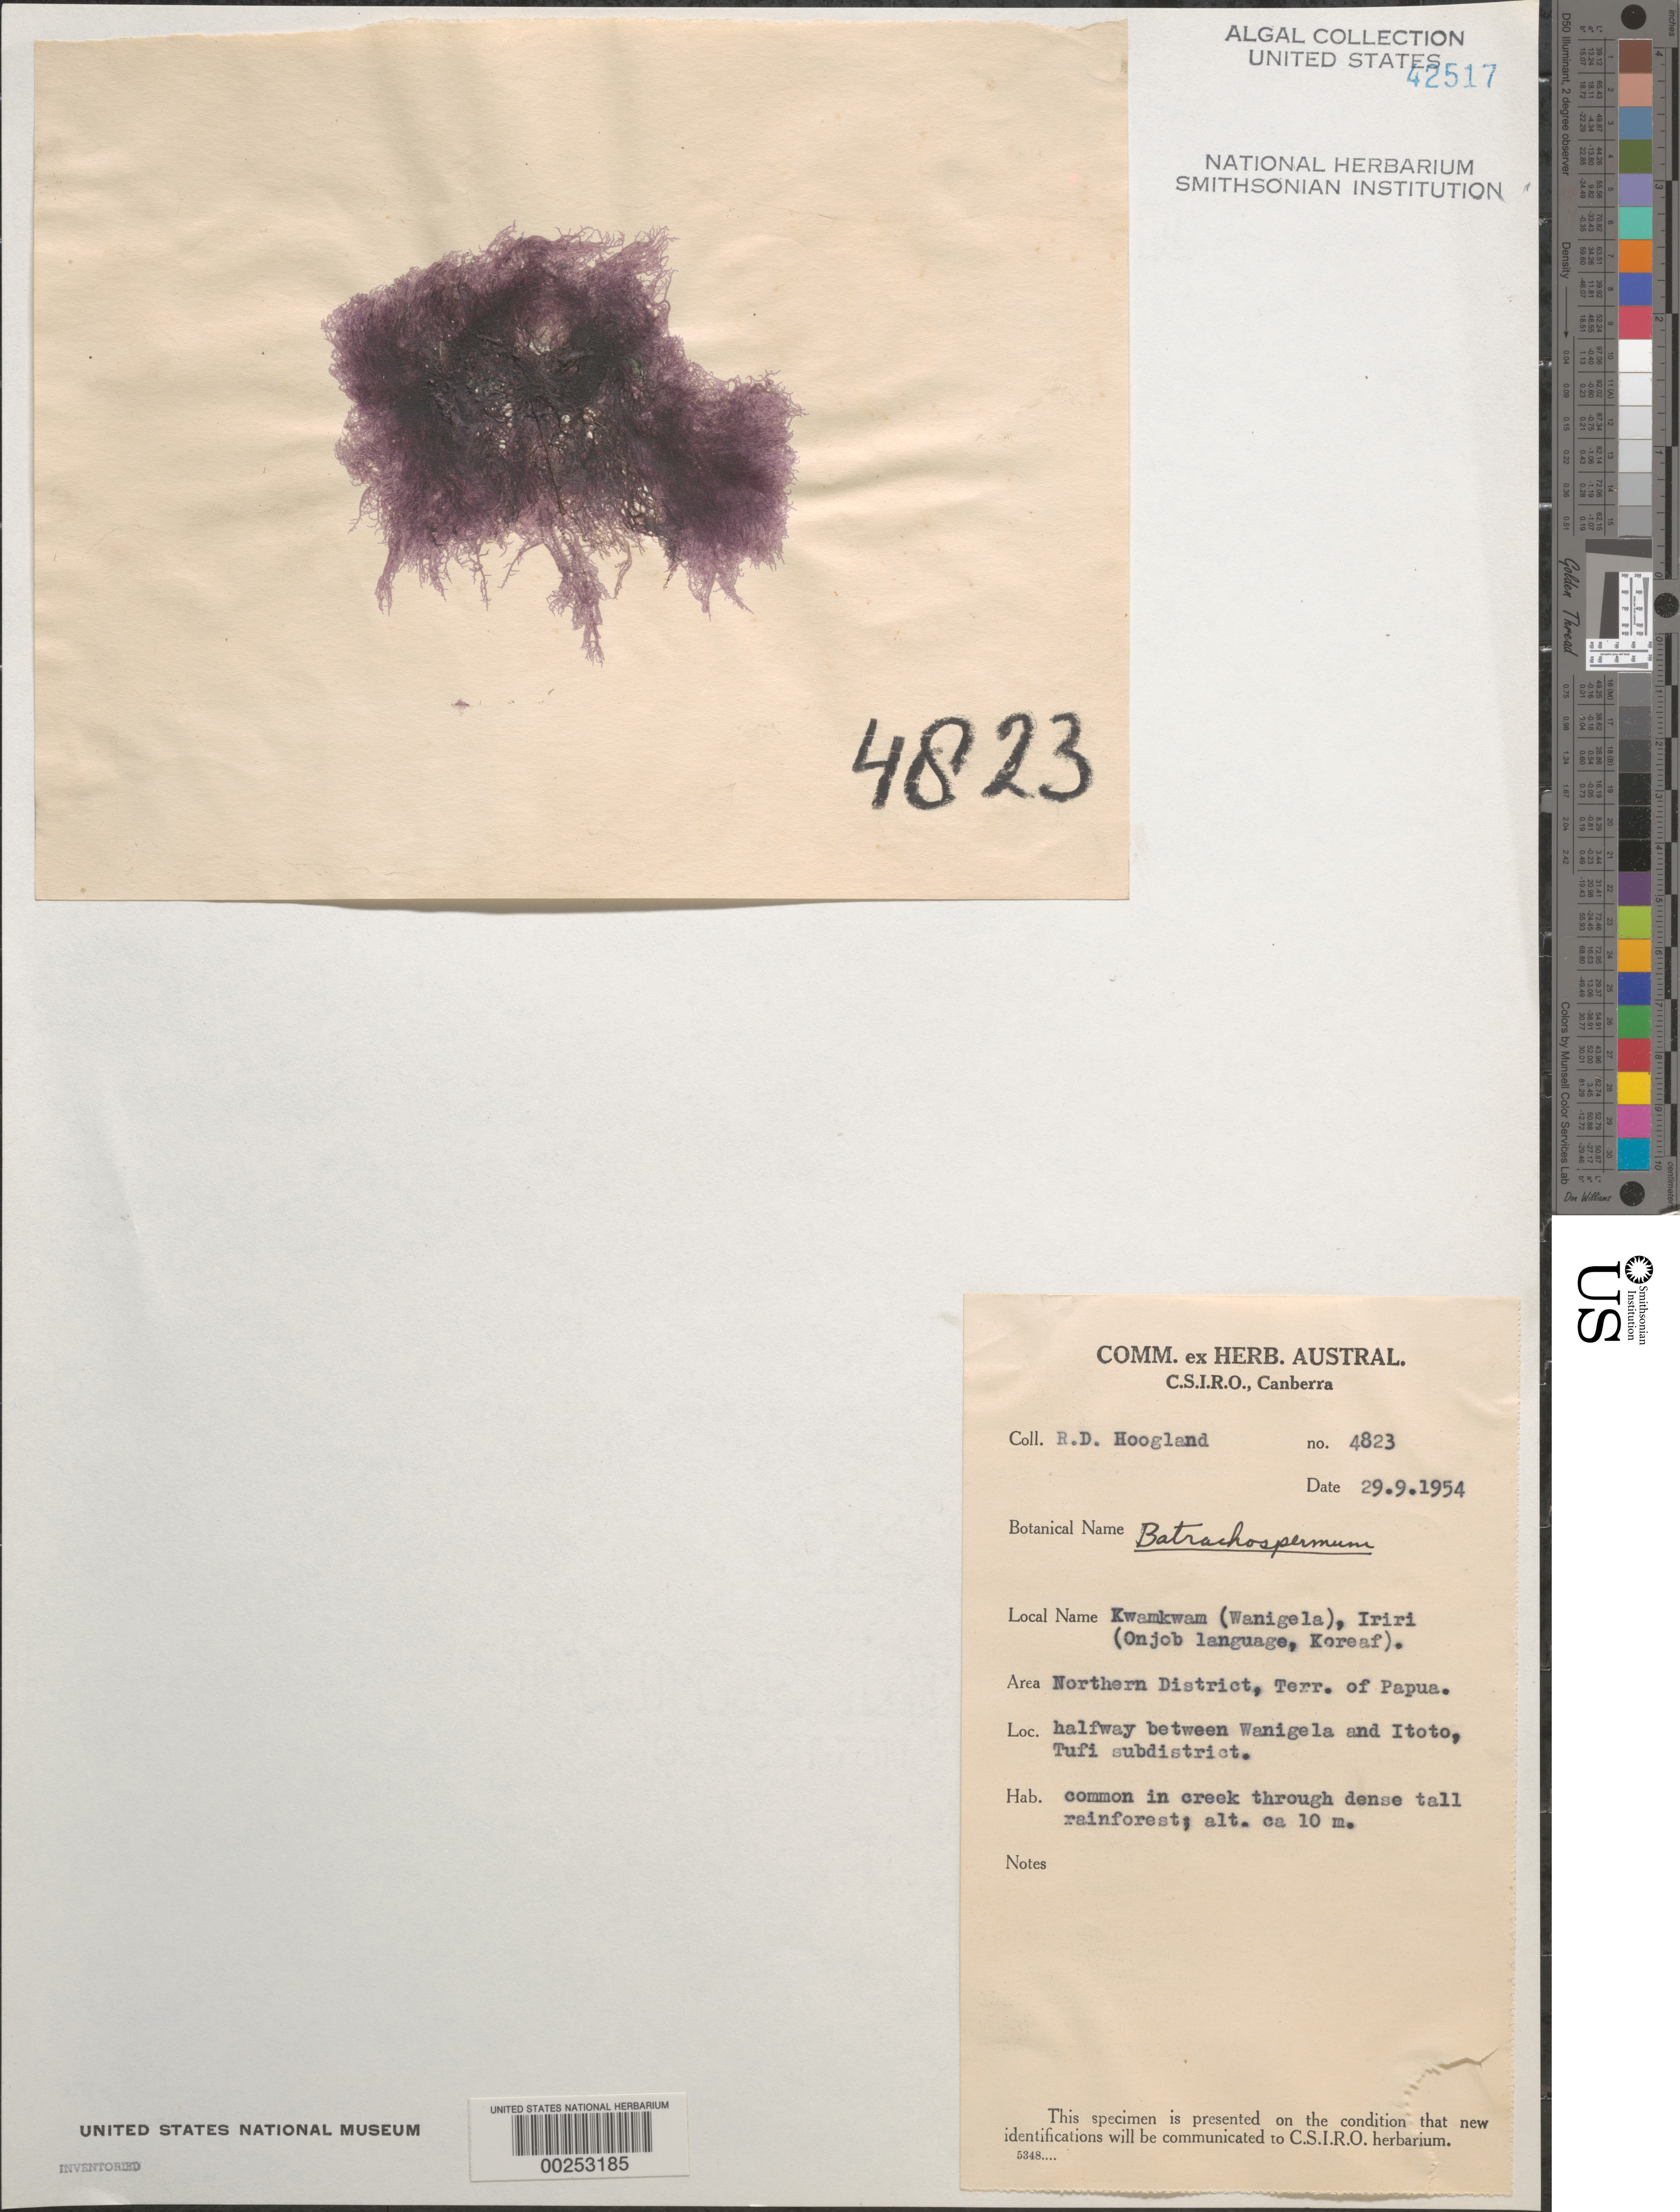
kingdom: Plantae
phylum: Rhodophyta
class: Florideophyceae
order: Batrachospermales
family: Batrachospermaceae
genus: Batrachospermum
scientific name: Batrachospermum sp.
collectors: R. D. Hoogland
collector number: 4823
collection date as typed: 29 Sep 1954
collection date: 1954-09-29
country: Papua New Guinea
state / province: Northern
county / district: Tufi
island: New Guinea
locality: Kwamkwam (Wanigela), Iriri, near Itoto, Tufi Subdistrict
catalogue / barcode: US 42517